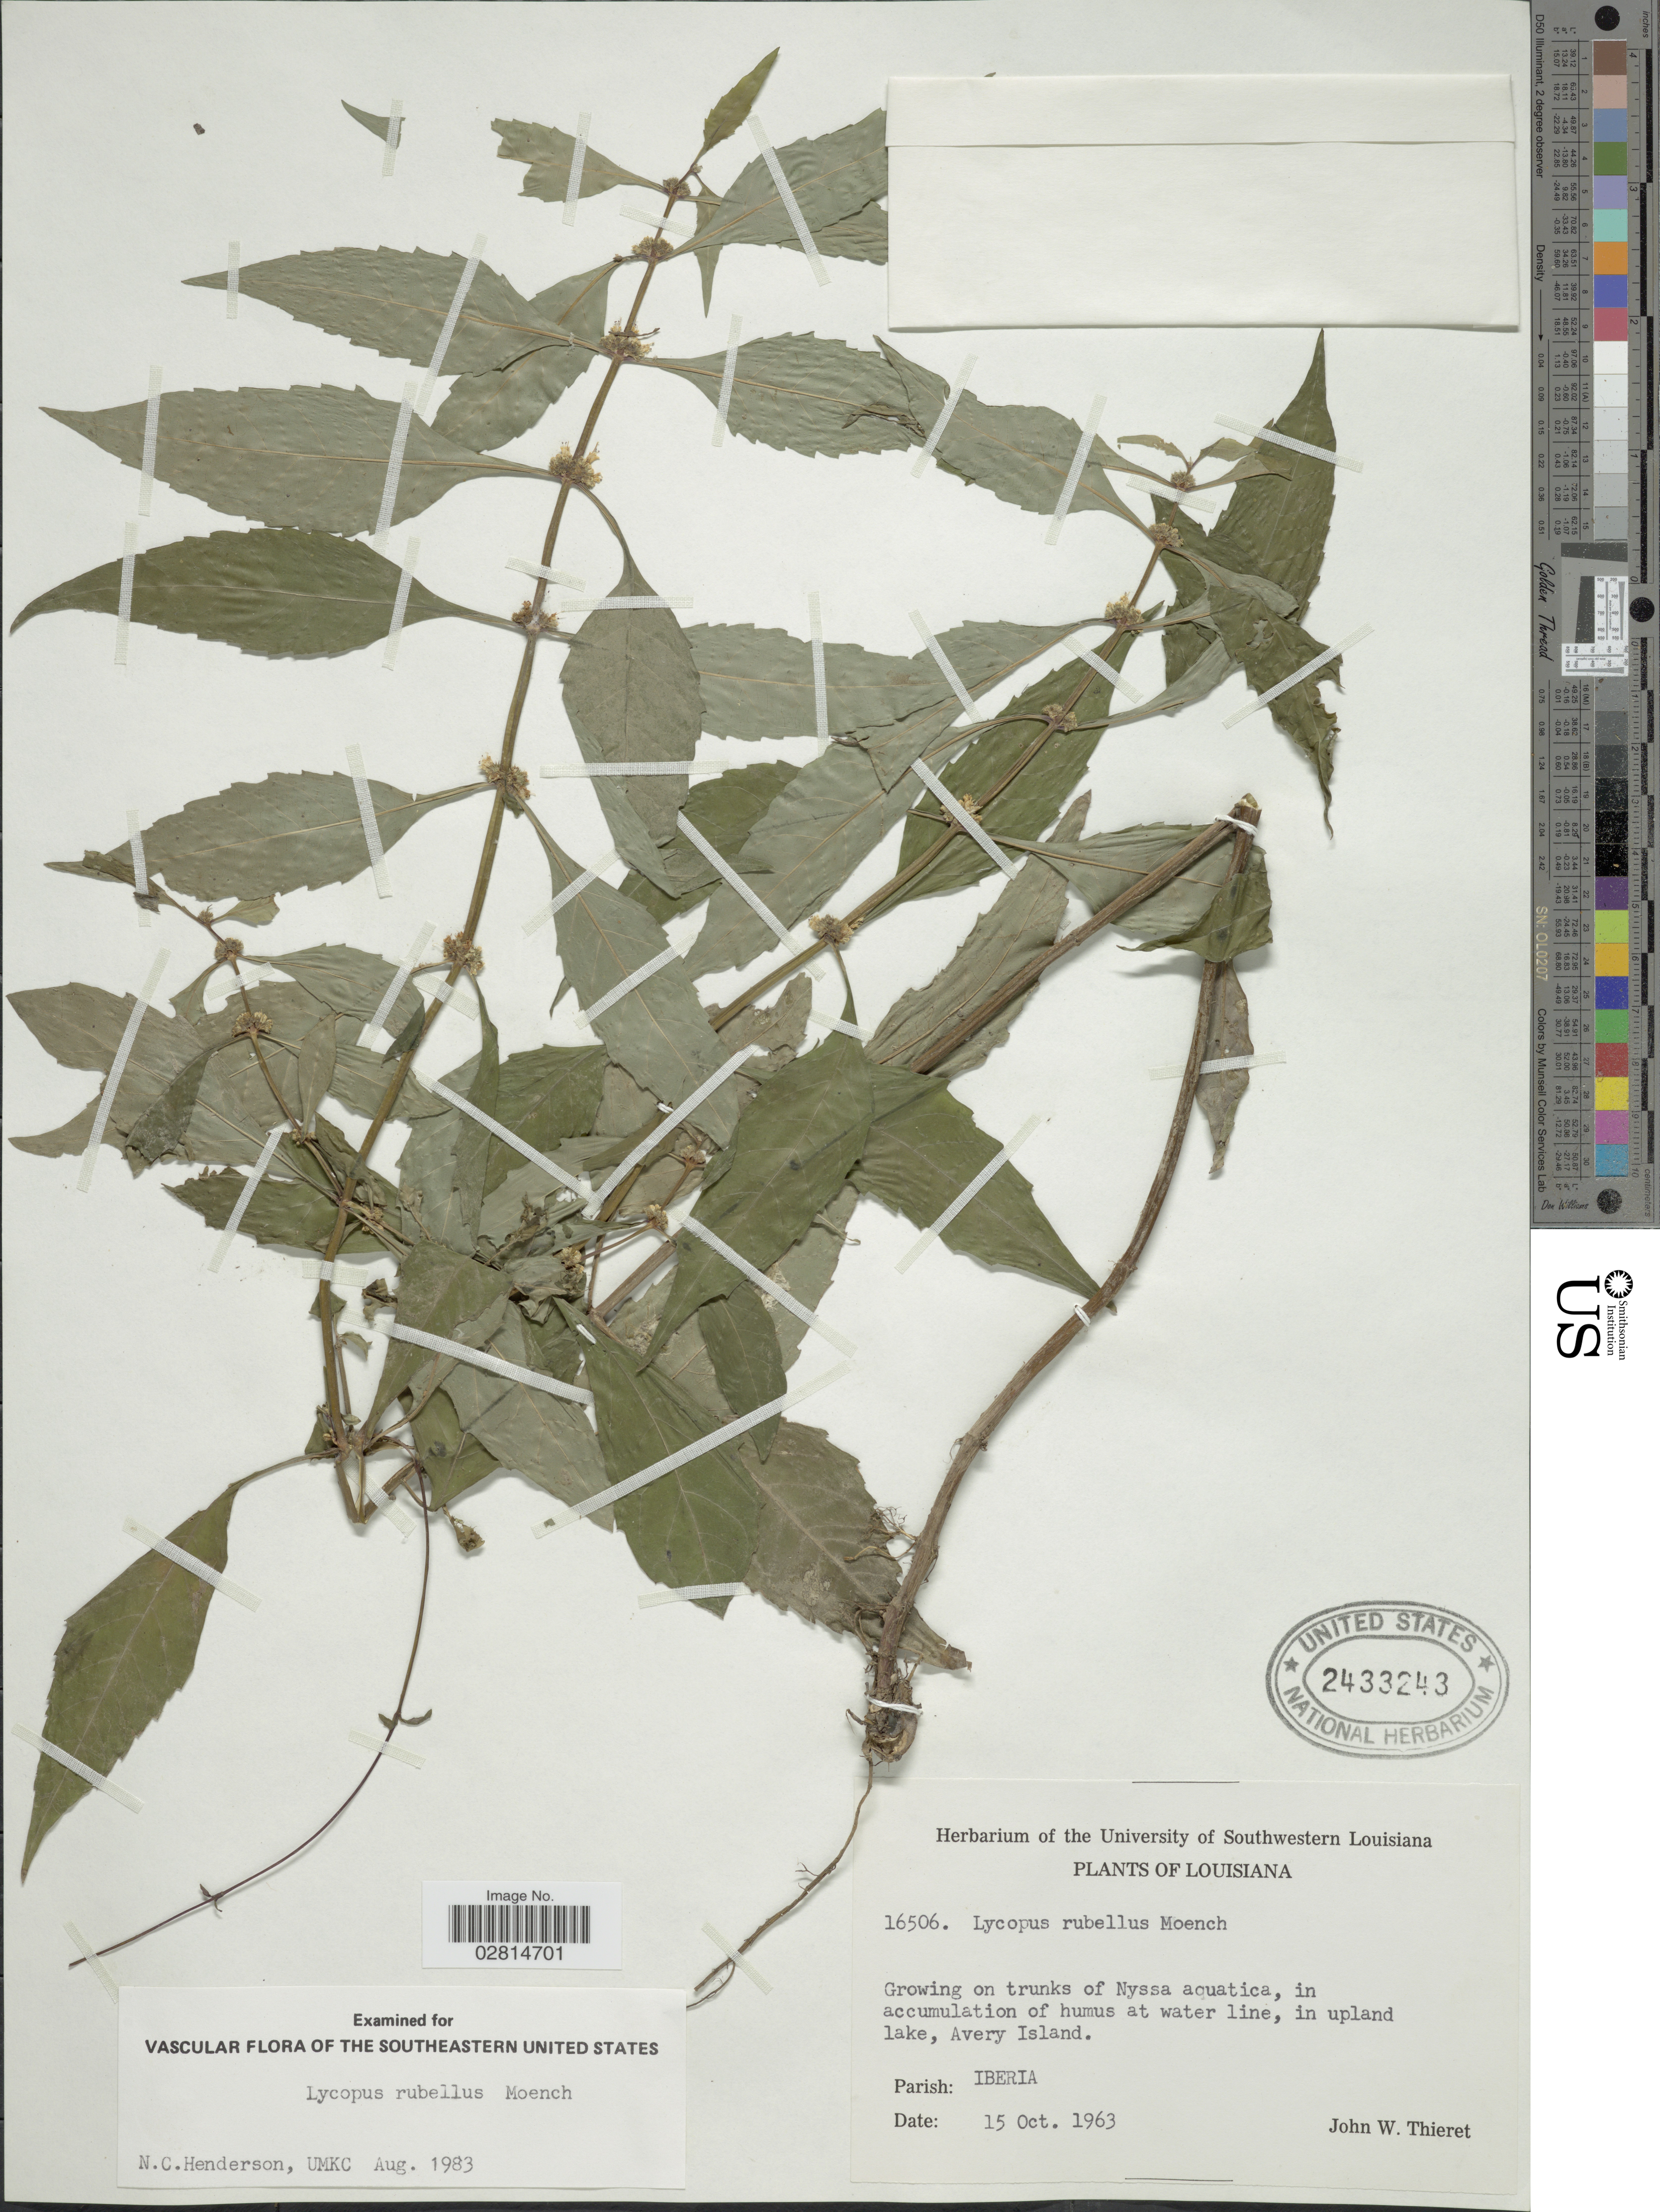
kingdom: Plantae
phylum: Tracheophyta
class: Magnoliopsida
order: Lamiales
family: Lamiaceae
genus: Lycopus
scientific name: Lycopus rubellus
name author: Moench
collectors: J. W. Thieret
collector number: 16506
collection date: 1963-10-15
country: United States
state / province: Louisiana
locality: Growing on trunks of Nyssa aquatica, in accumulation of humus at water line, in upland lake, Avery Island. Parish: Iberia.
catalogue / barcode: US 2433243